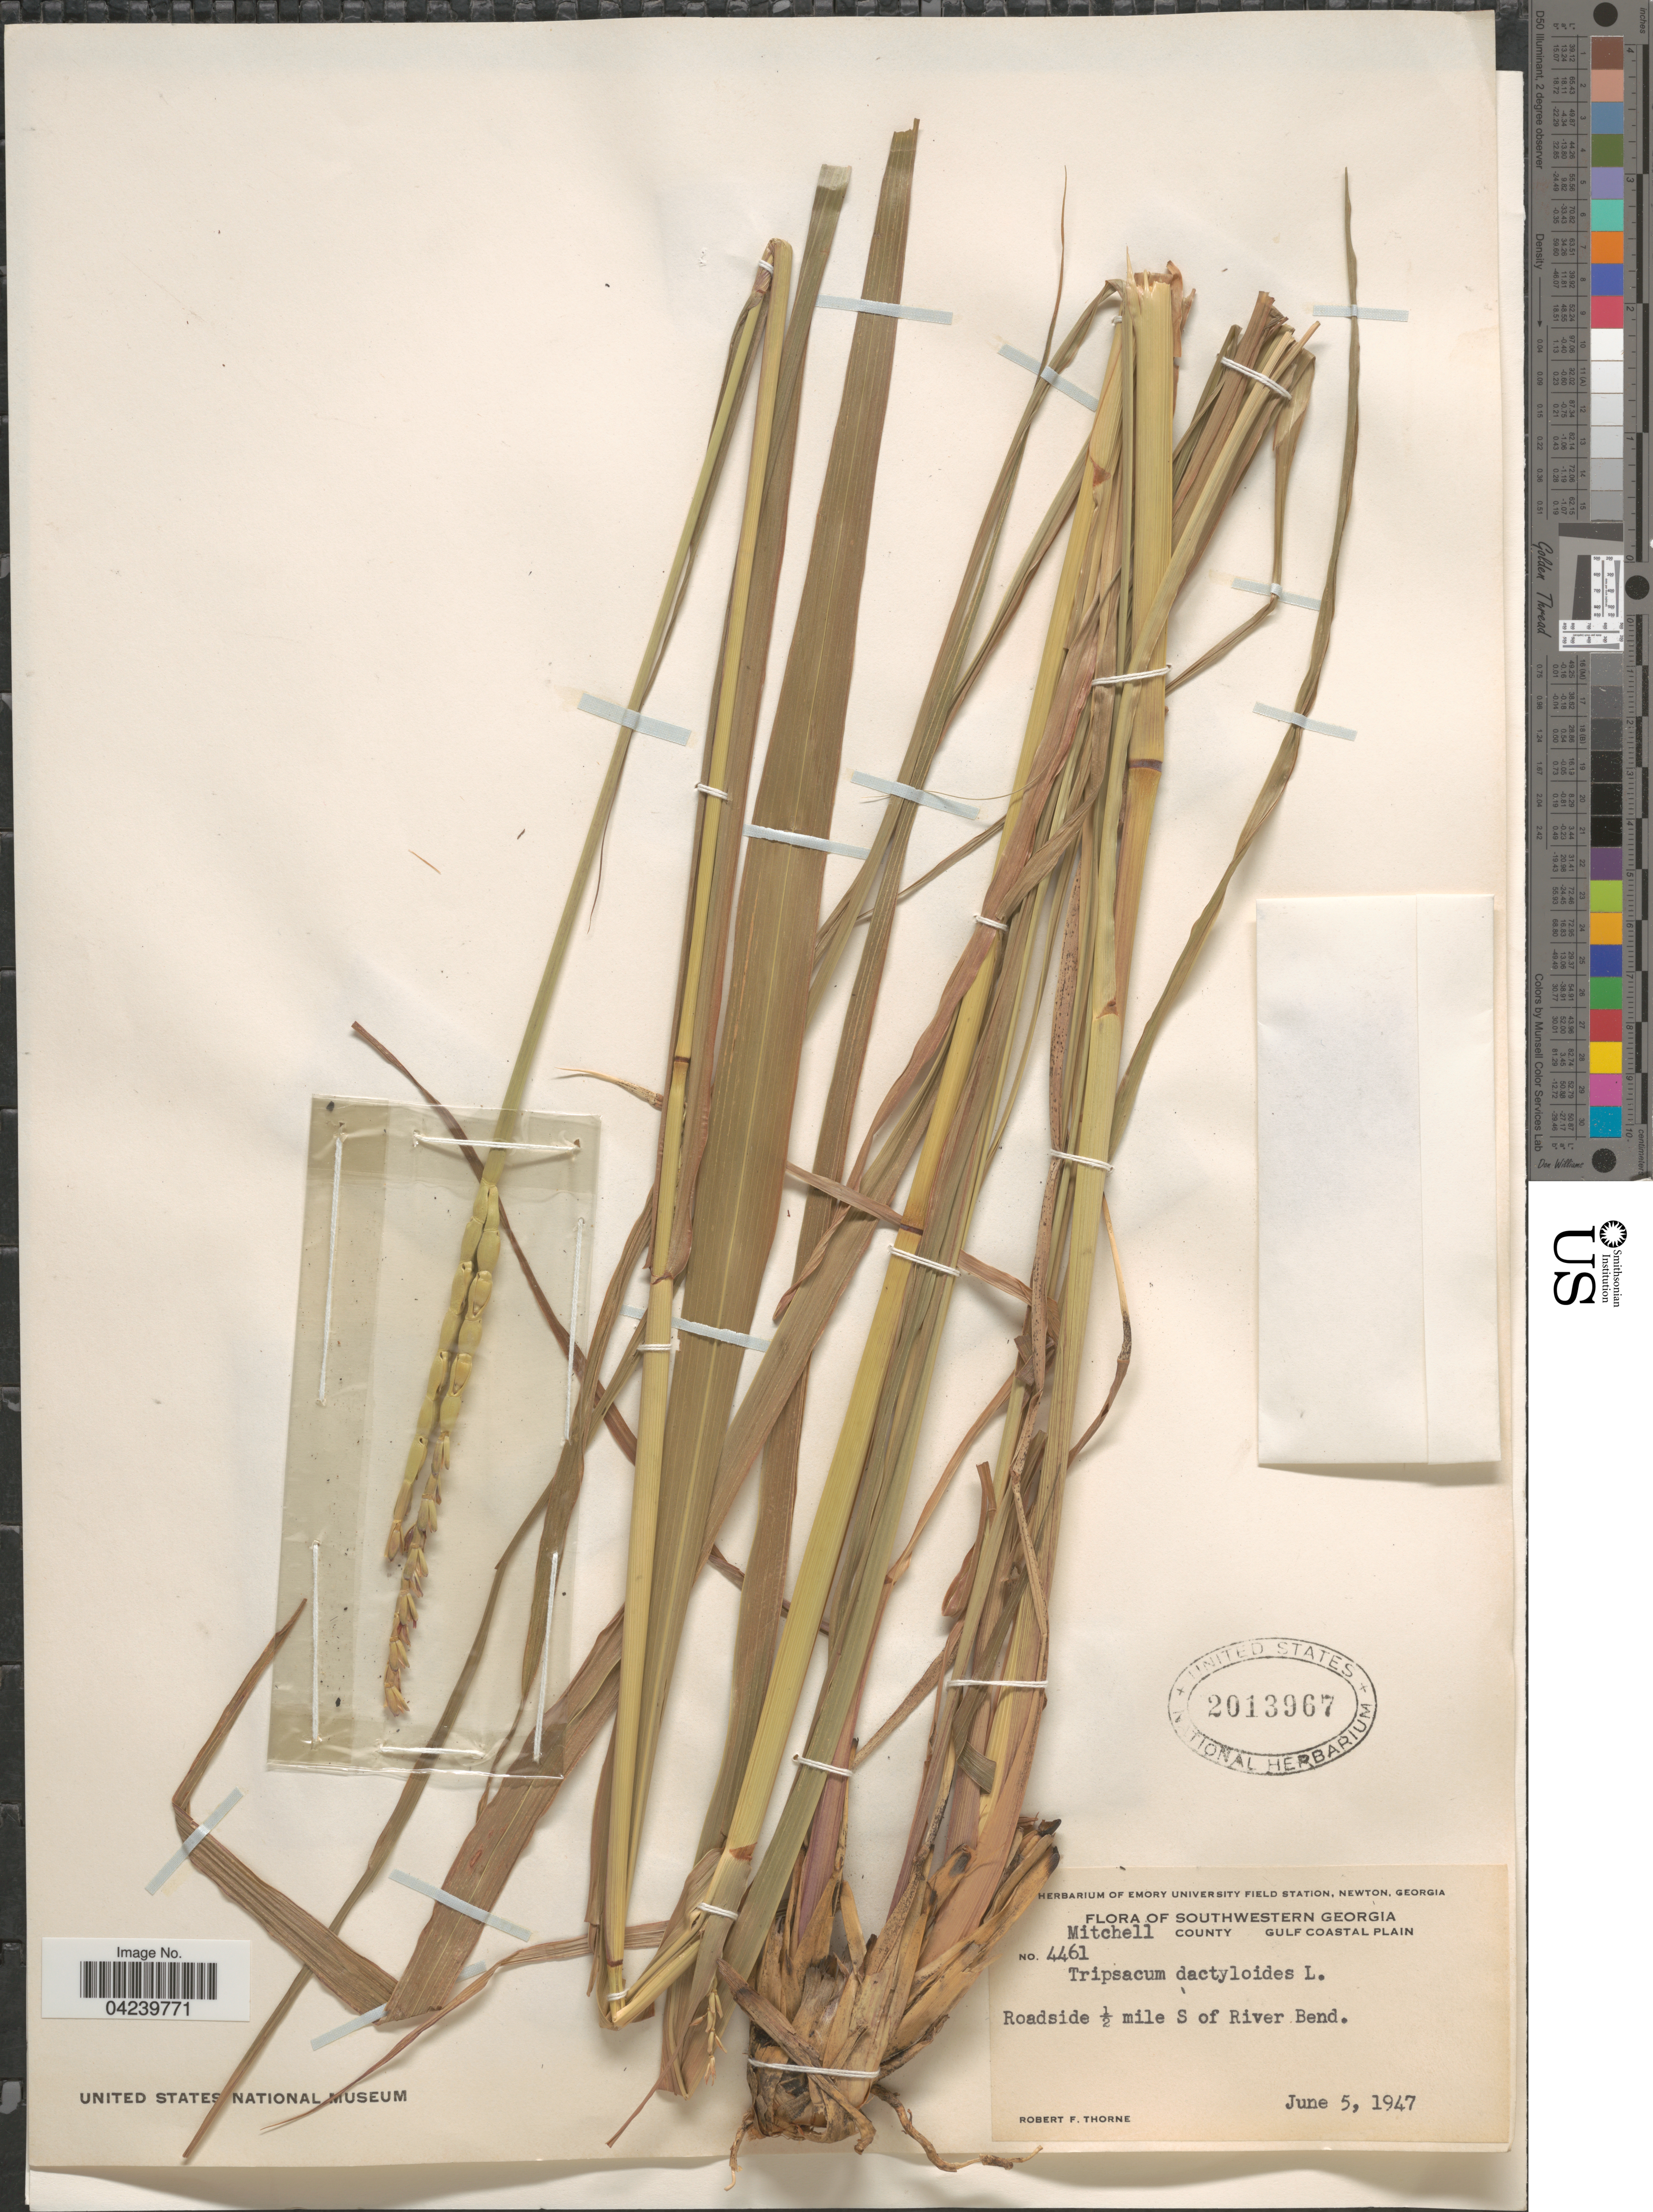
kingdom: Plantae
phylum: Tracheophyta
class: Liliopsida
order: Poales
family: Poaceae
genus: Tripsacum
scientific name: Tripsacum dactyloides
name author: (L.) L.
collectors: R. F. Thorne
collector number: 4461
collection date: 1947-06-05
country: United States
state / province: Georgia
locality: Southwestern Georgia. Mitchell County. Gulf Coastal Plain. Roadside 1/2 miles S of River Bend.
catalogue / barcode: US 2013967